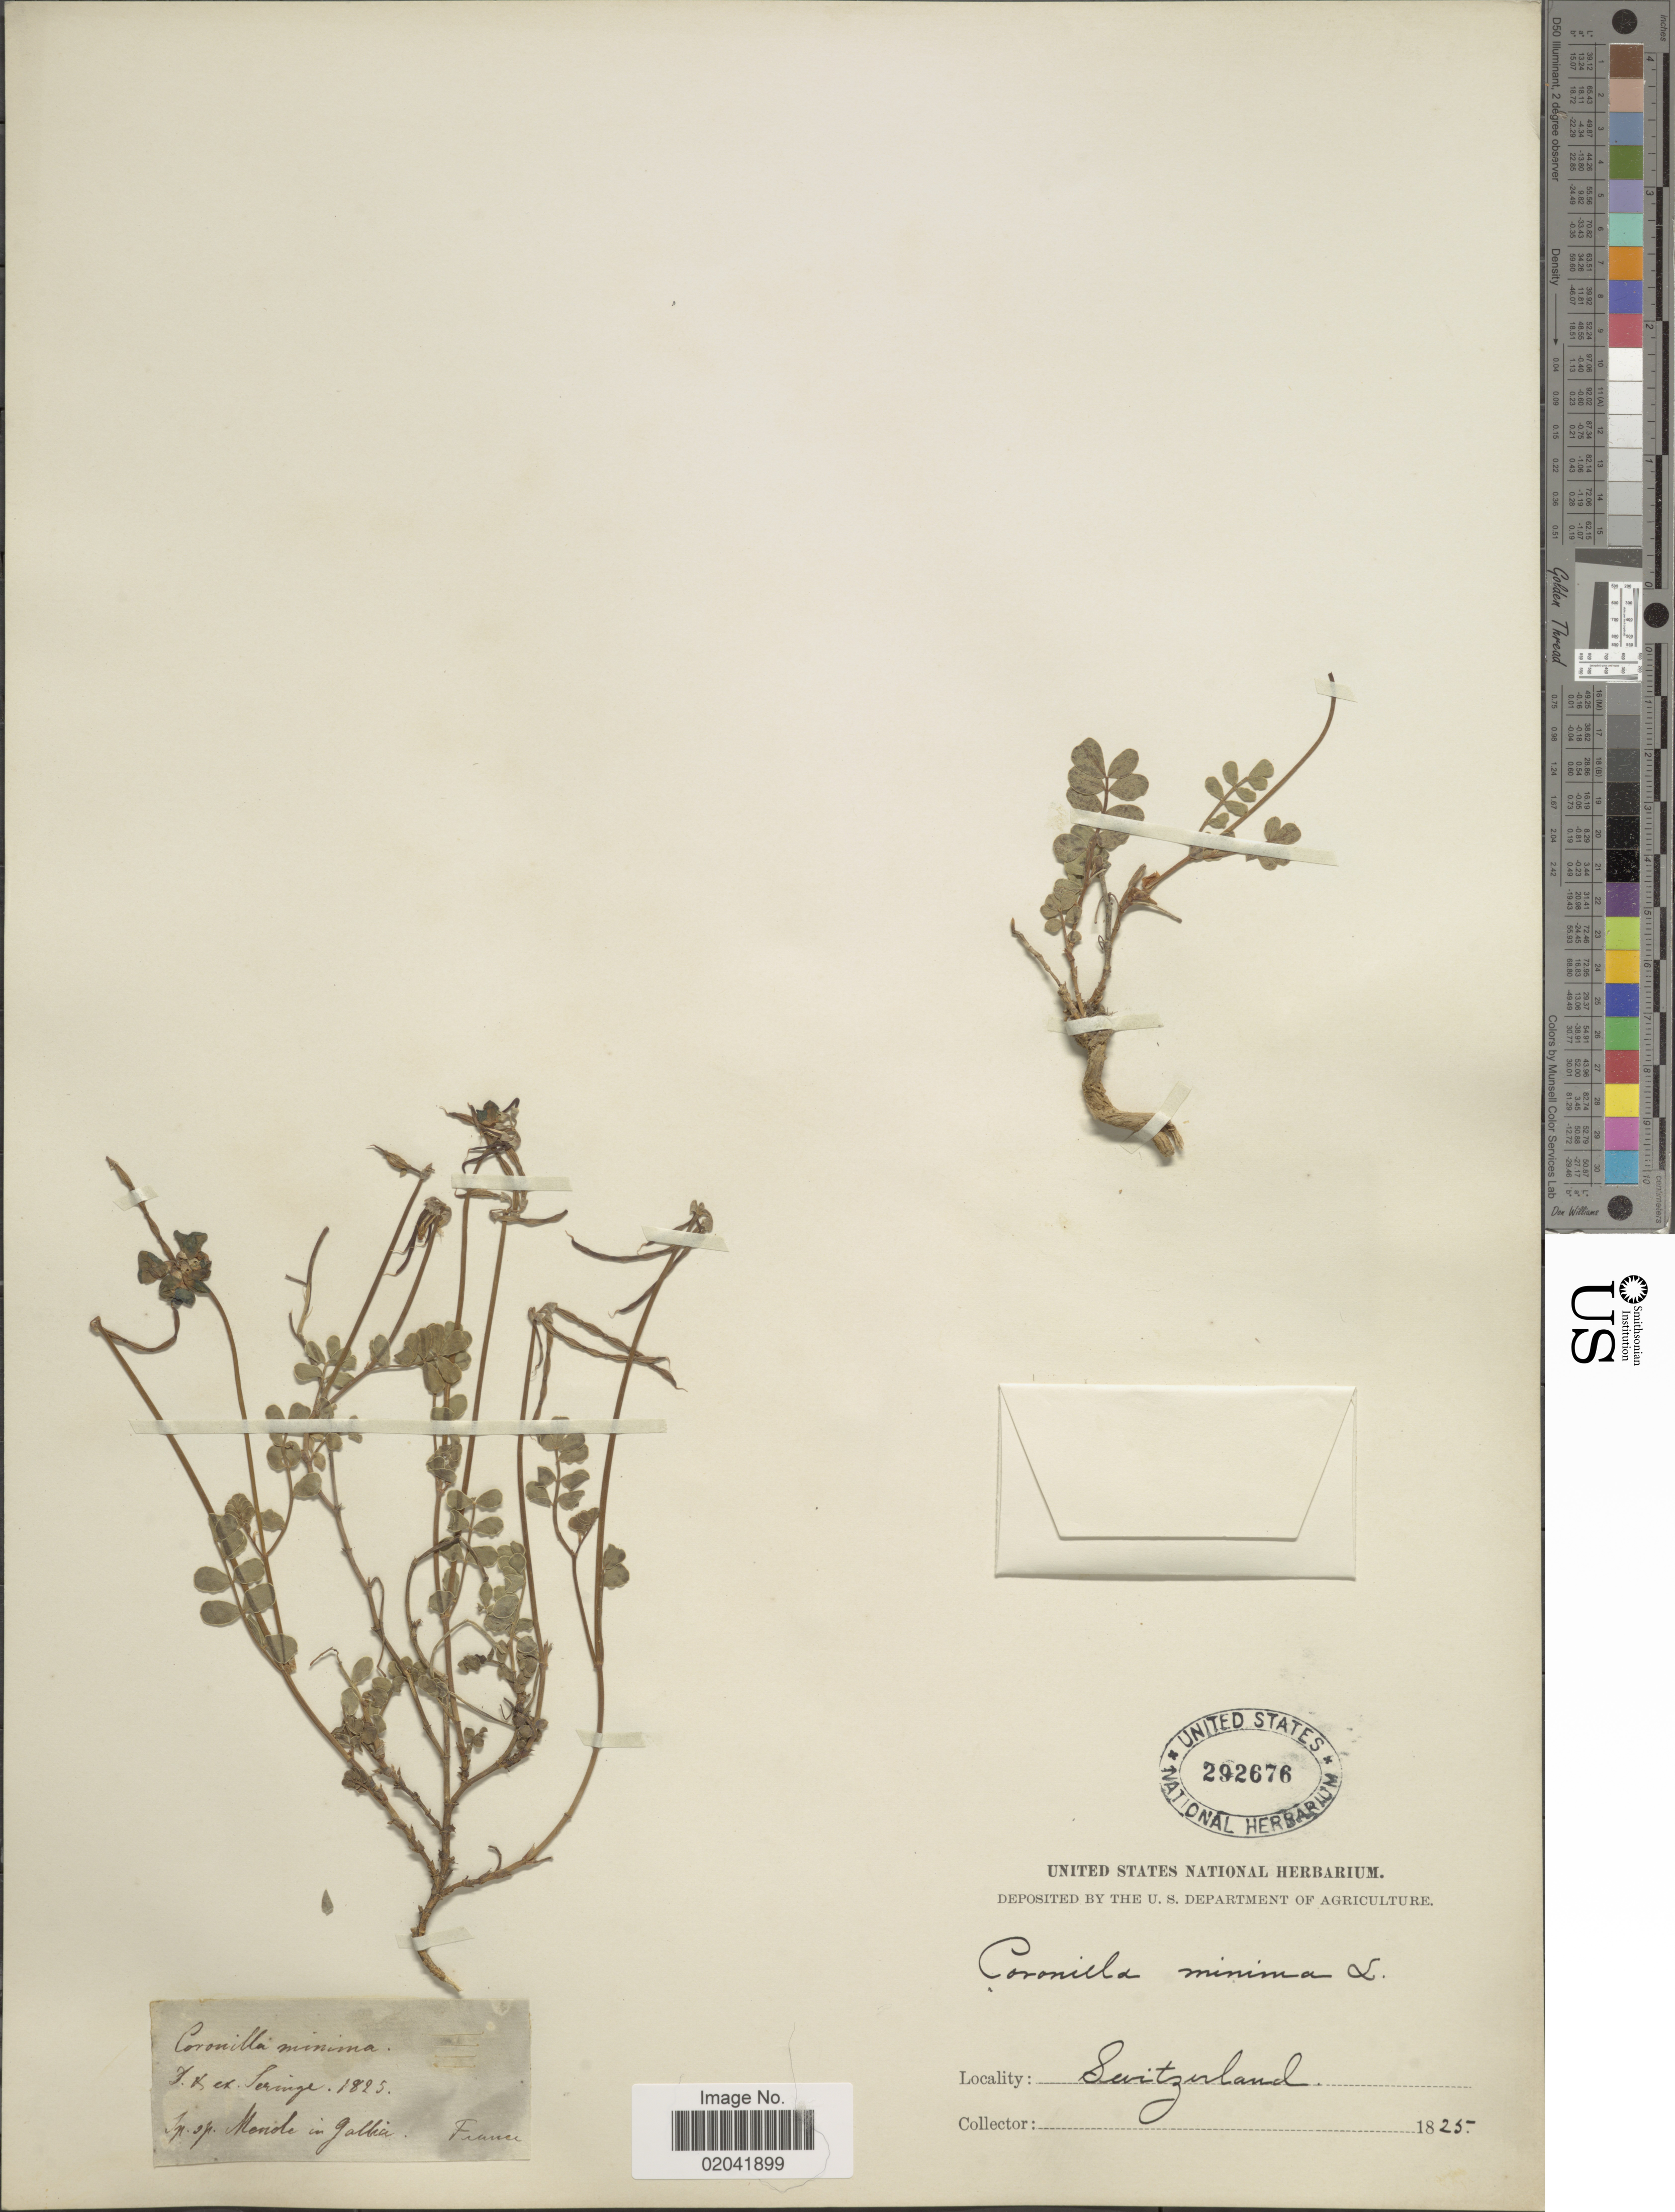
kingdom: Plantae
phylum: Tracheophyta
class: Magnoliopsida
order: Fabales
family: Fabaceae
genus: Coronilla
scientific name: Coronilla minima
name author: L.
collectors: ex herb. Seringe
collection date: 1825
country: France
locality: Monole in gallia [interpreted]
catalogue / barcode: US 292676